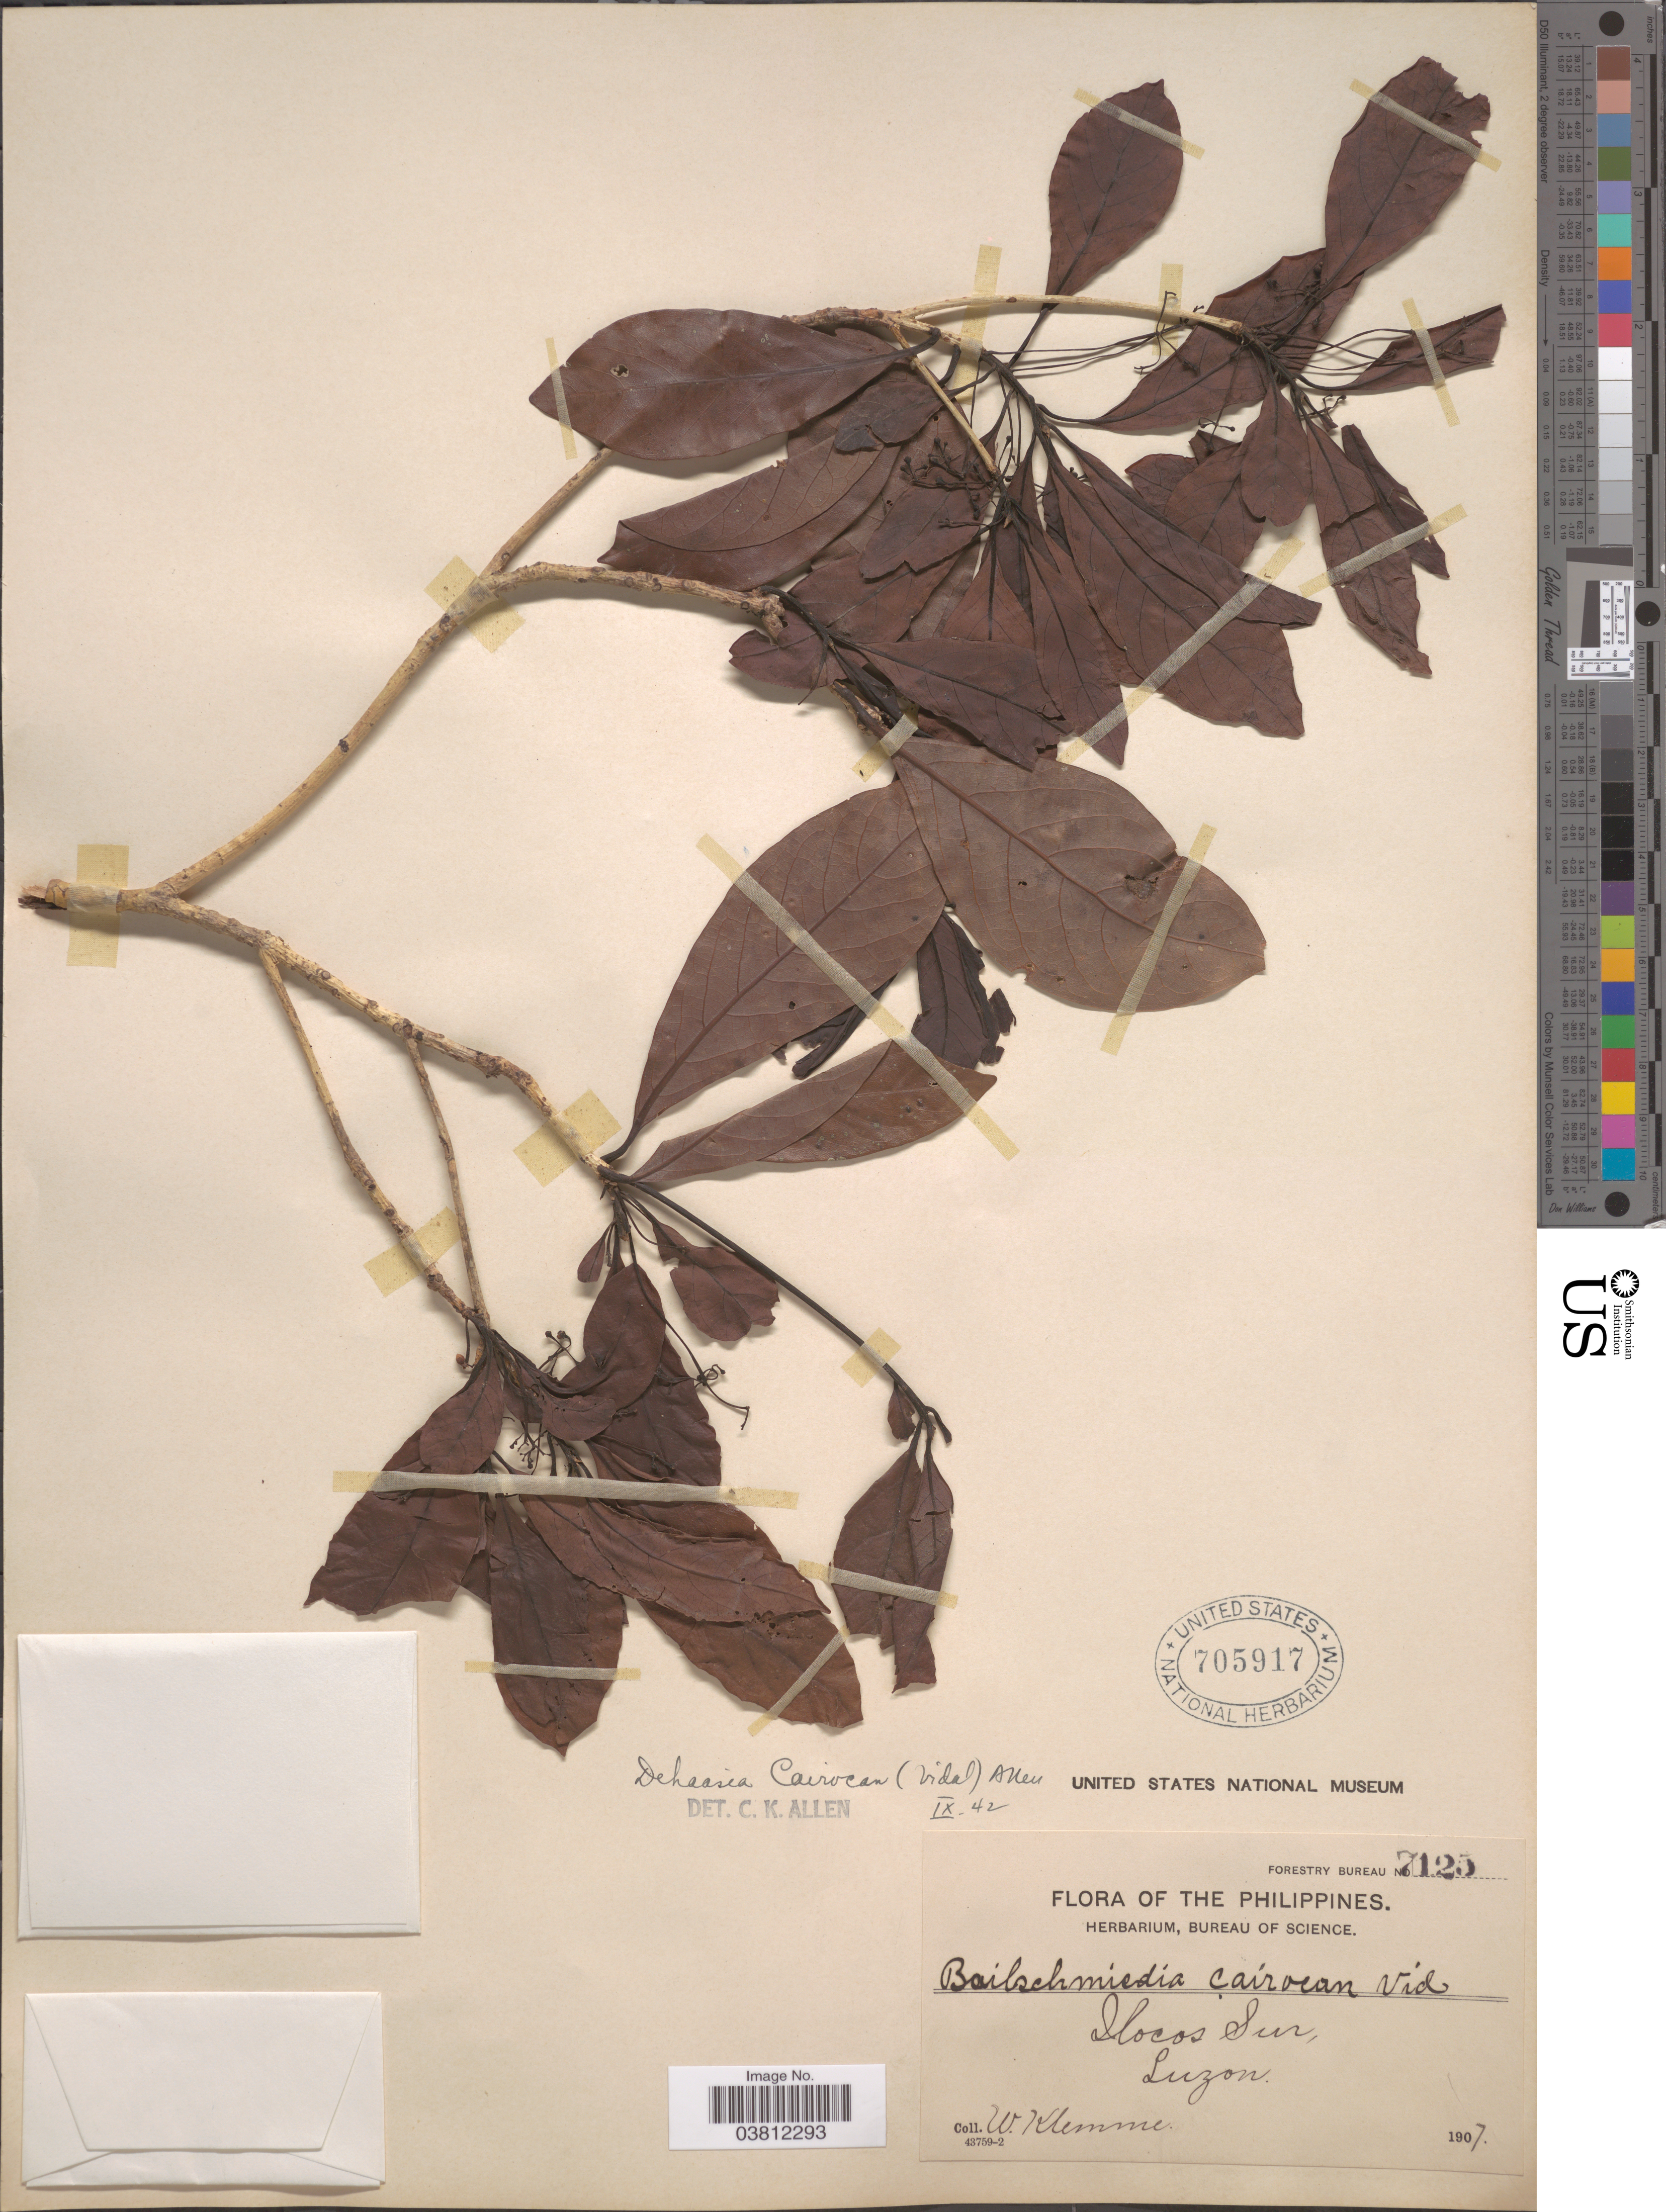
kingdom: Plantae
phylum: Tracheophyta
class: Magnoliopsida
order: Laurales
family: Lauraceae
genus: Dehaasia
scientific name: Dehaasia cairocan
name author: (S. Vidal) C.K. Allen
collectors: W. Klemme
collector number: Forestry Bureau 7125*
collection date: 1907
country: Philippines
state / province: Ilocos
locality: Ilocos Sur, Luzon.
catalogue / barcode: US 705917